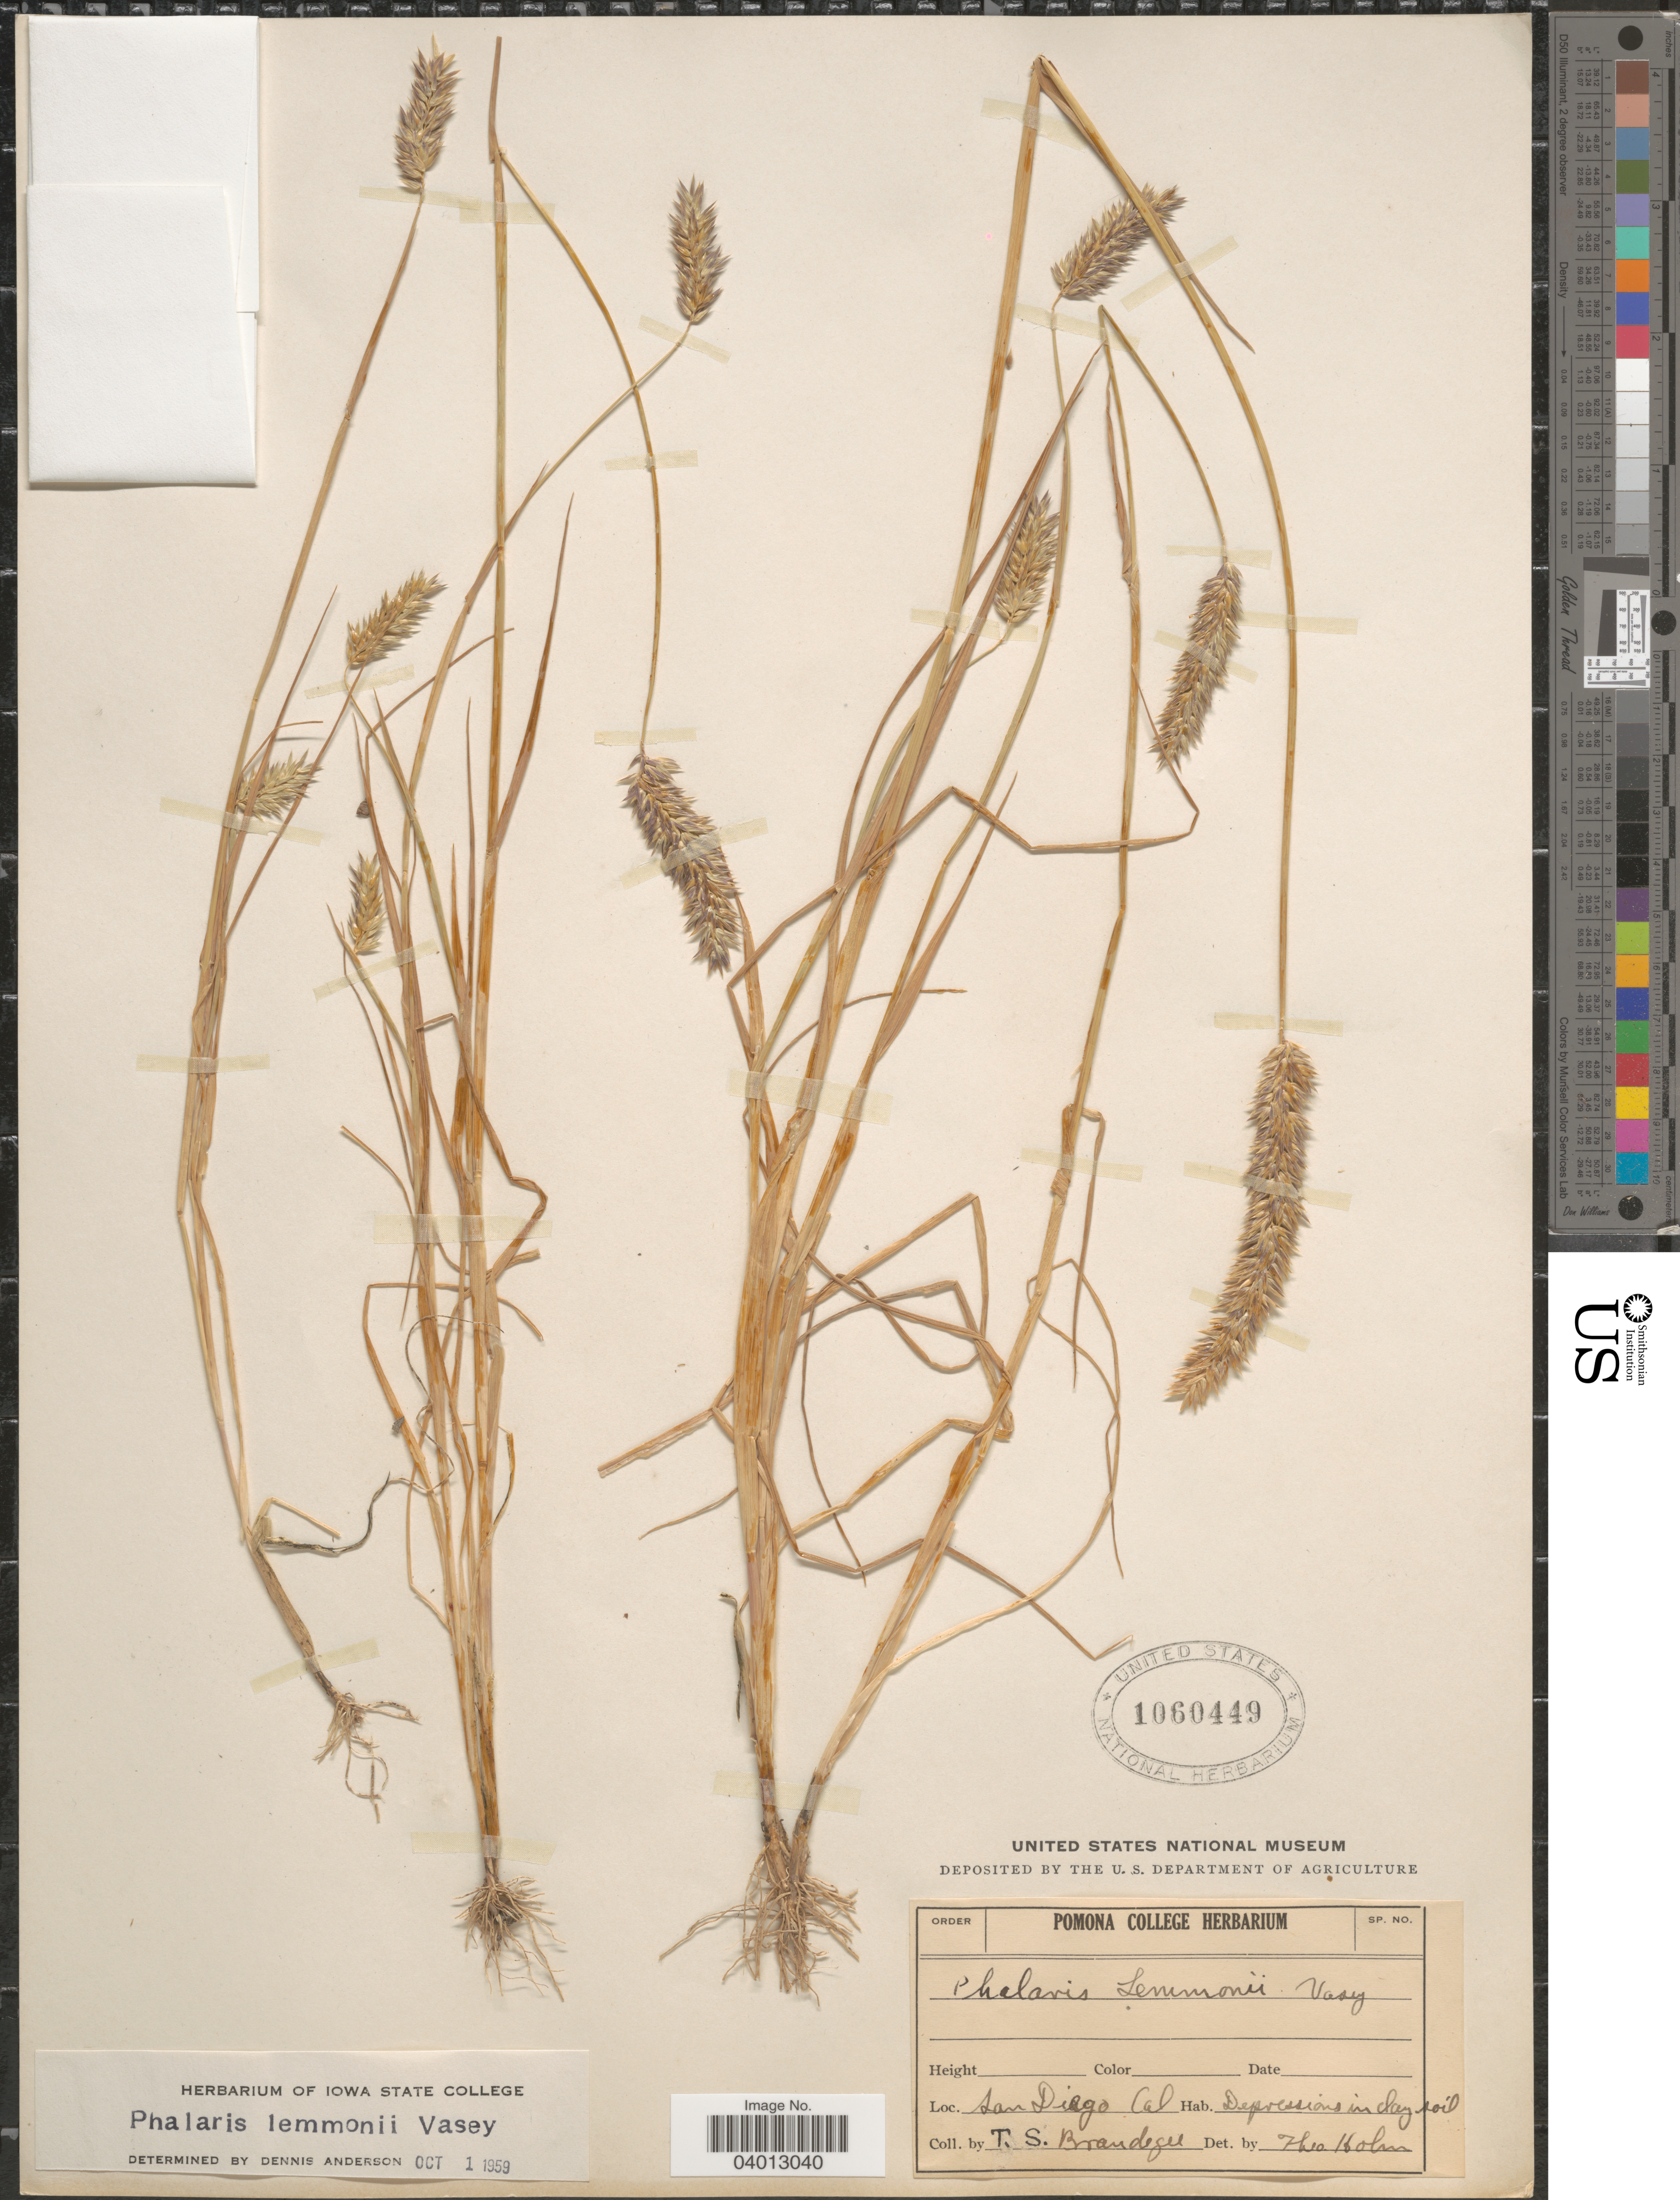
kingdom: Plantae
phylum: Tracheophyta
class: Liliopsida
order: Poales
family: Poaceae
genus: Phalaris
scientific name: Phalaris lemmonii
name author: Vasey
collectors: T. S. Brandegee (herbarium)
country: United States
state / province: California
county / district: San Diego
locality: San Diego.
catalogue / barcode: US 1060449